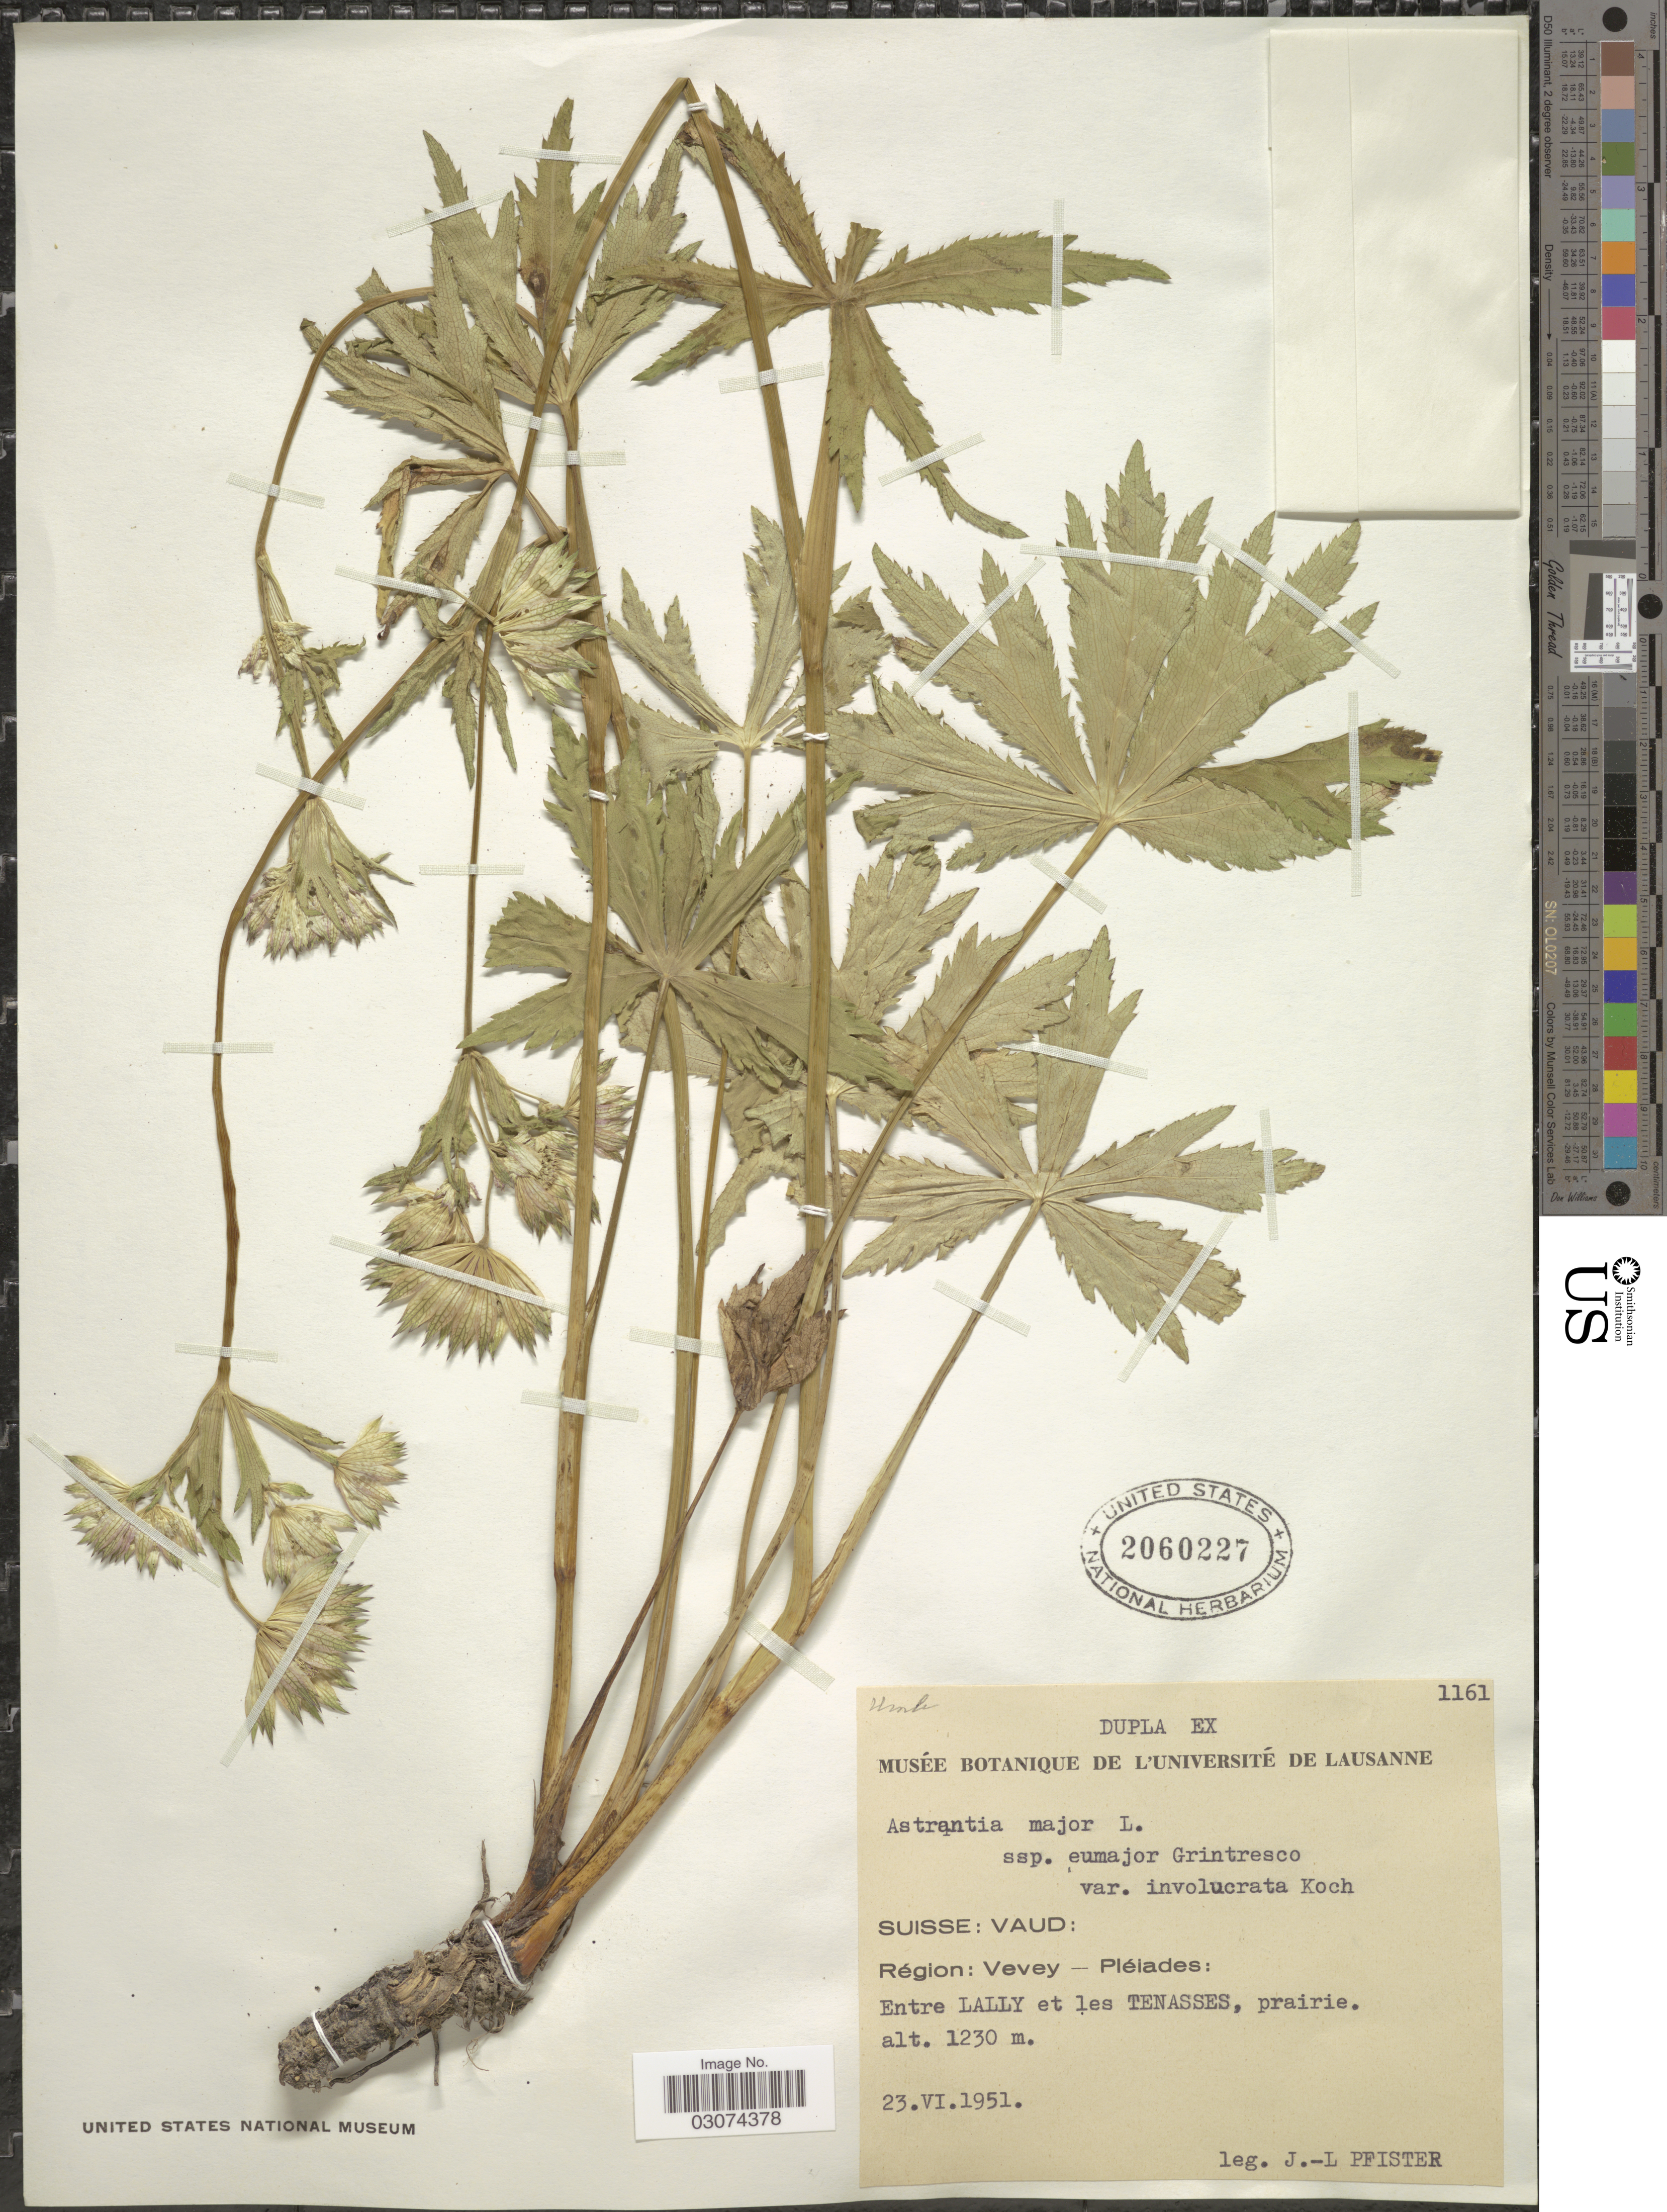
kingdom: Plantae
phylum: Tracheophyta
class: Magnoliopsida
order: Apiales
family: Apiaceae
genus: Astrantia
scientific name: Astrantia major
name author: L.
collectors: J. Pfister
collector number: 1161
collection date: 1951-06-23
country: Switzerland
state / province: Vaud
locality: Suisse: Vaud. Région: Vevey - Pléiades: Entre Lally et les Tenasses, prairie.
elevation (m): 1230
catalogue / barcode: US 2060227